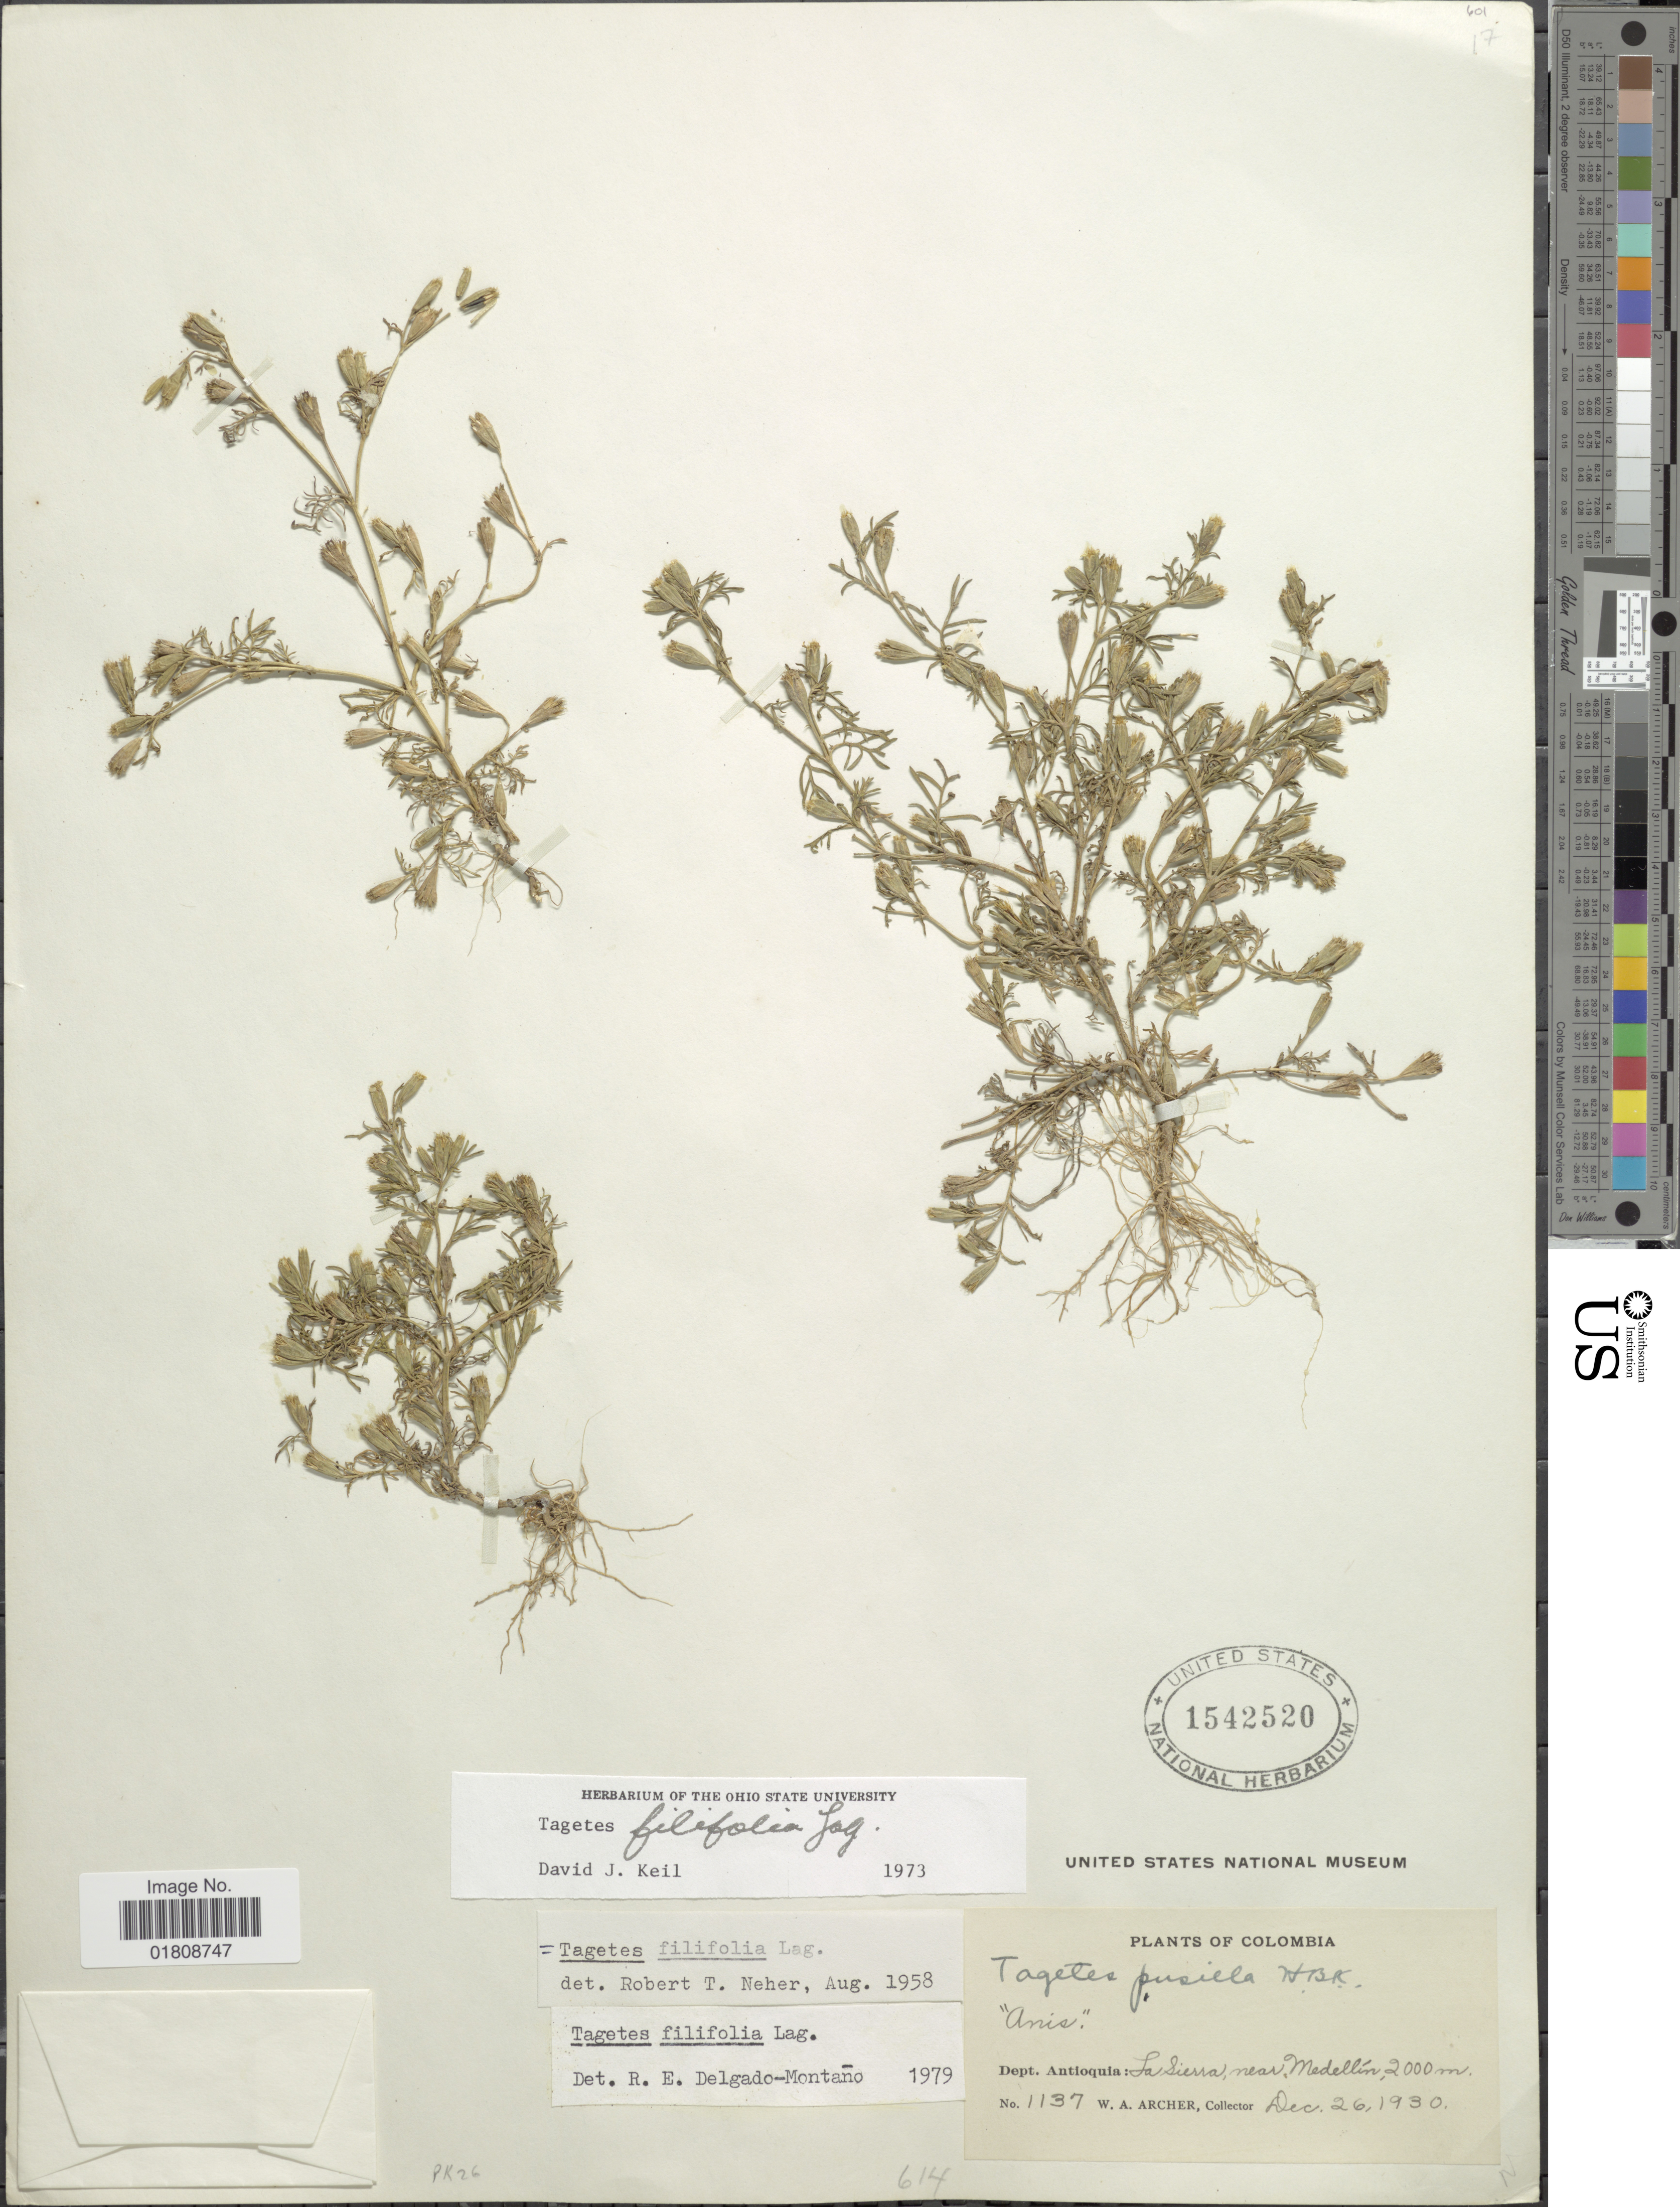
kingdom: Plantae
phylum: Tracheophyta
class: Magnoliopsida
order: Asterales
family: Asteraceae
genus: Tagetes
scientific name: Tagetes filifolia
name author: Lag.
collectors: W. A. Archer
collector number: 1137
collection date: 1930-12-26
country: Colombia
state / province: Antioquia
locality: La Sierra, near Medellin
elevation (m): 2000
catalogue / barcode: US 1542520